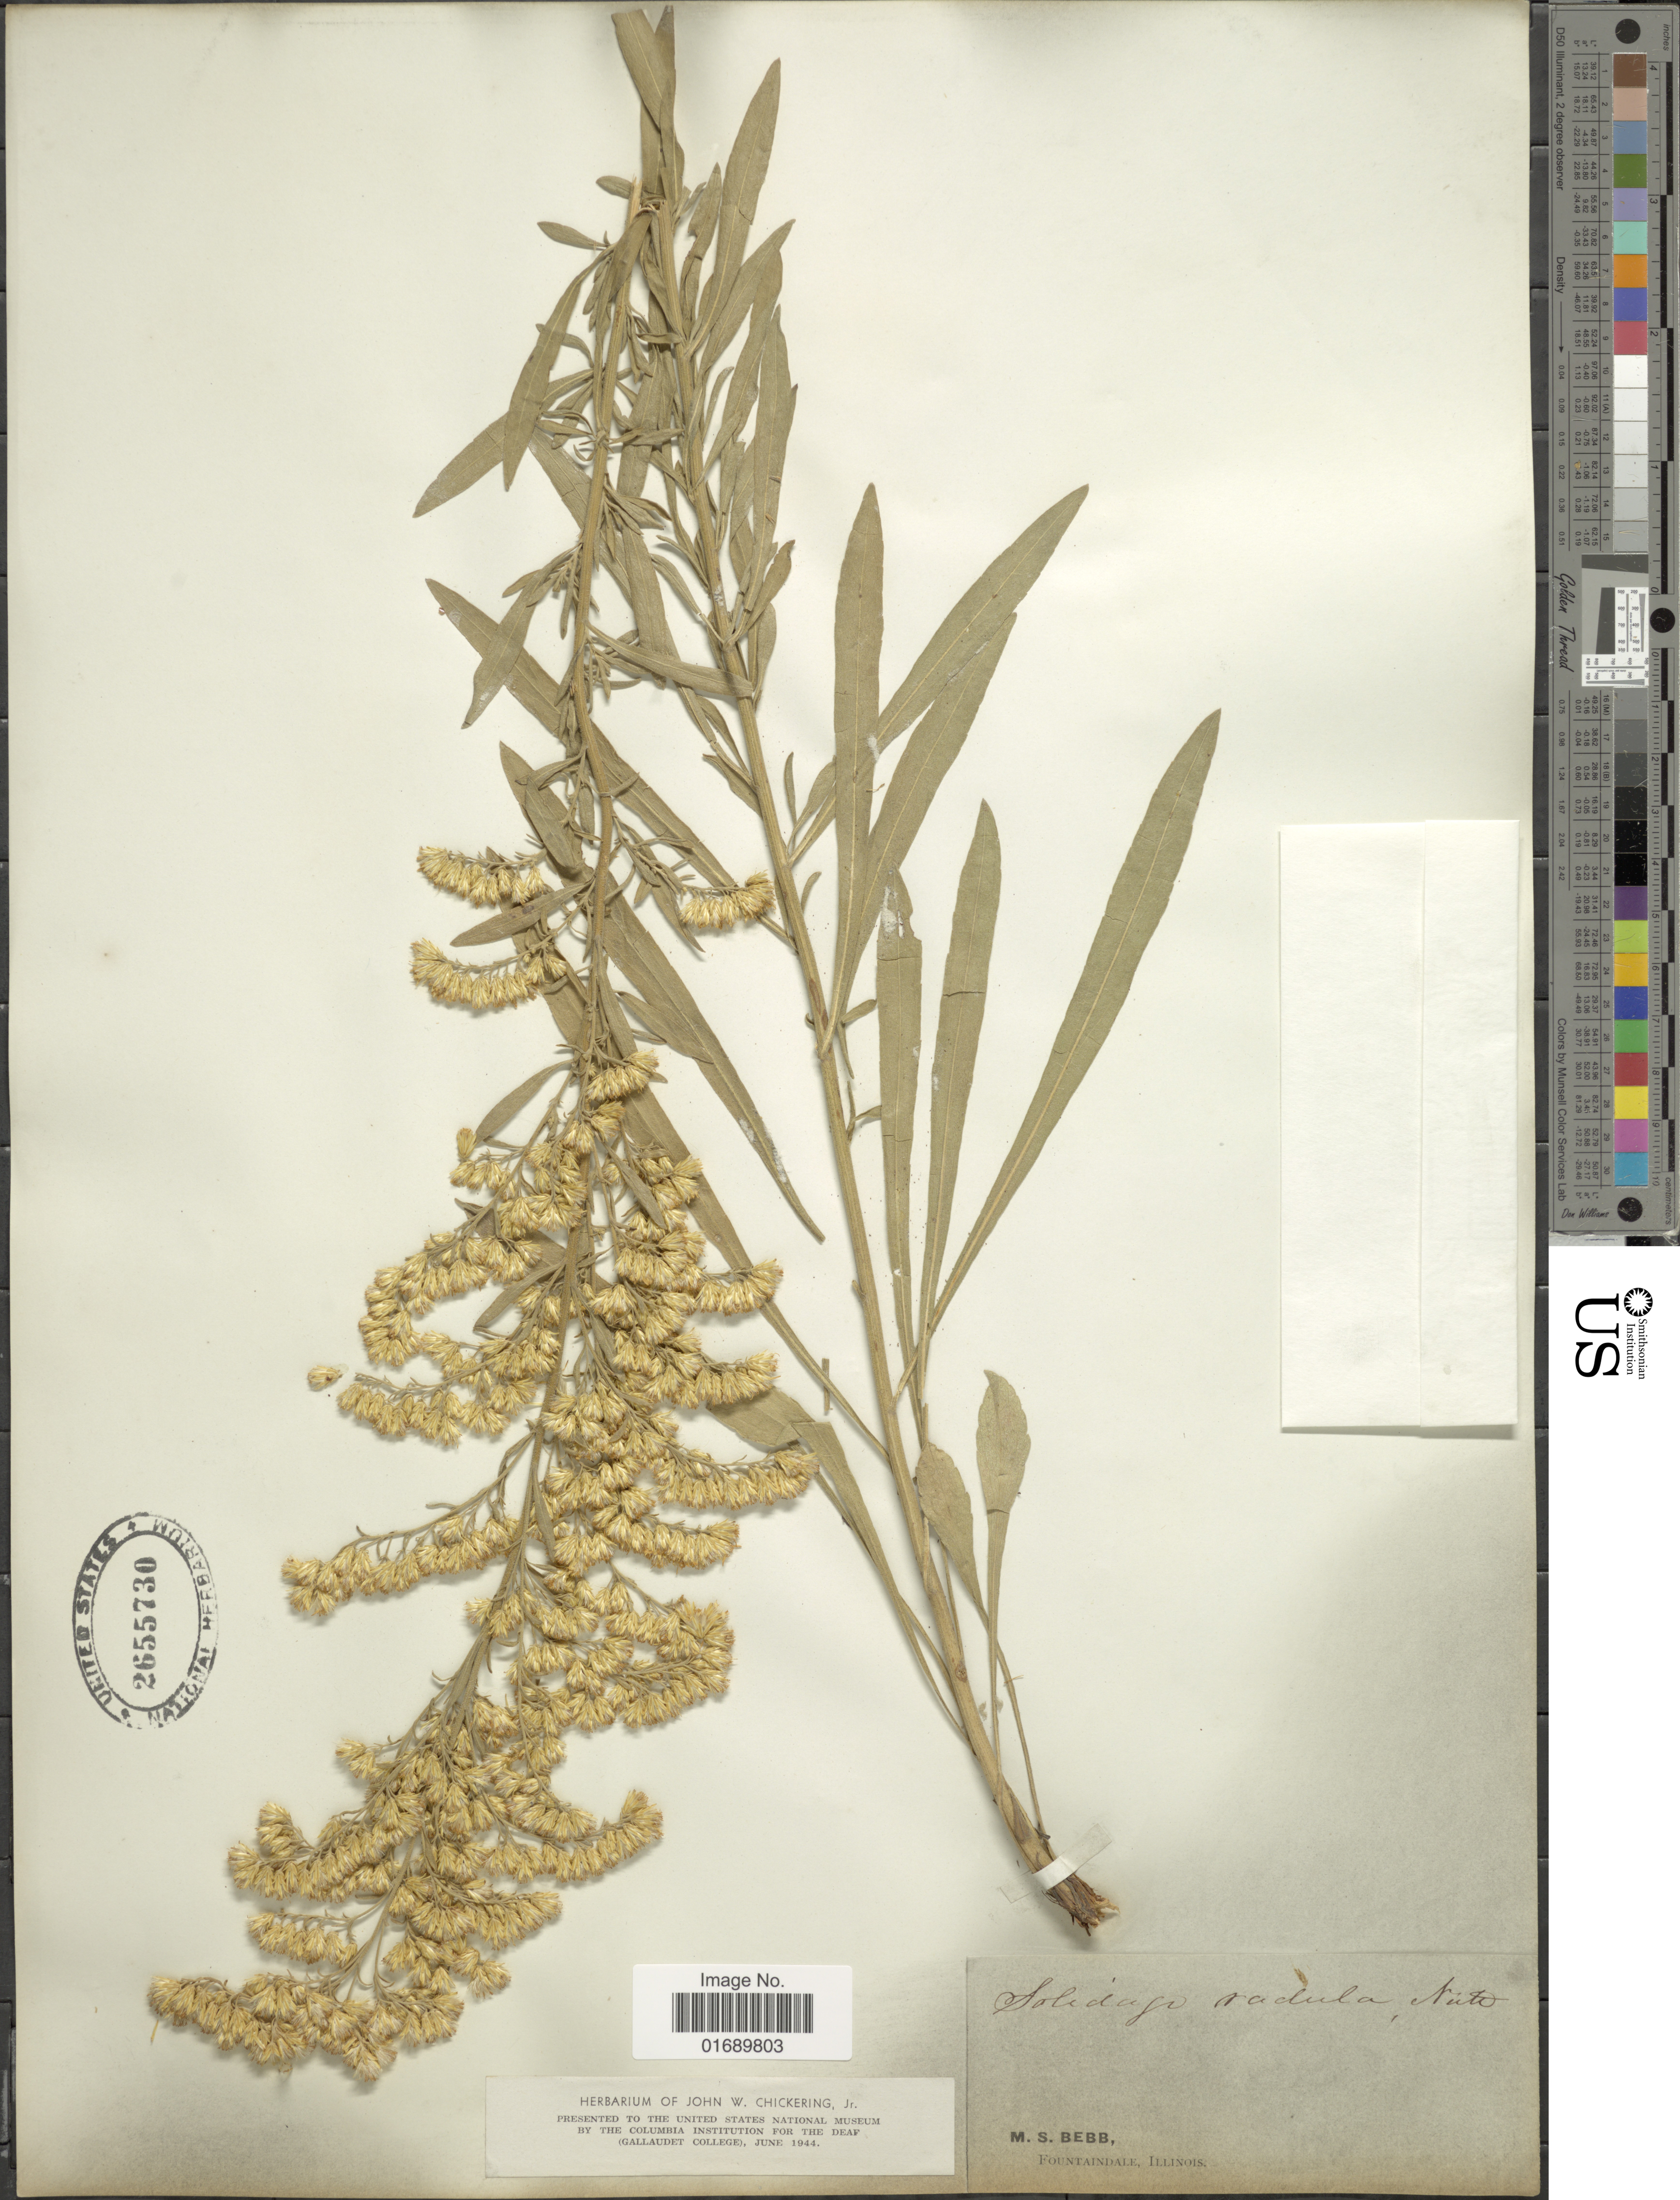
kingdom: Plantae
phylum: Tracheophyta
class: Magnoliopsida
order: Asterales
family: Asteraceae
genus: Solidago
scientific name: Solidago radula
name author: Nutt.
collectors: M. Bebb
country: United States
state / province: Illinois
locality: Fountaindale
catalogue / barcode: US 2655730